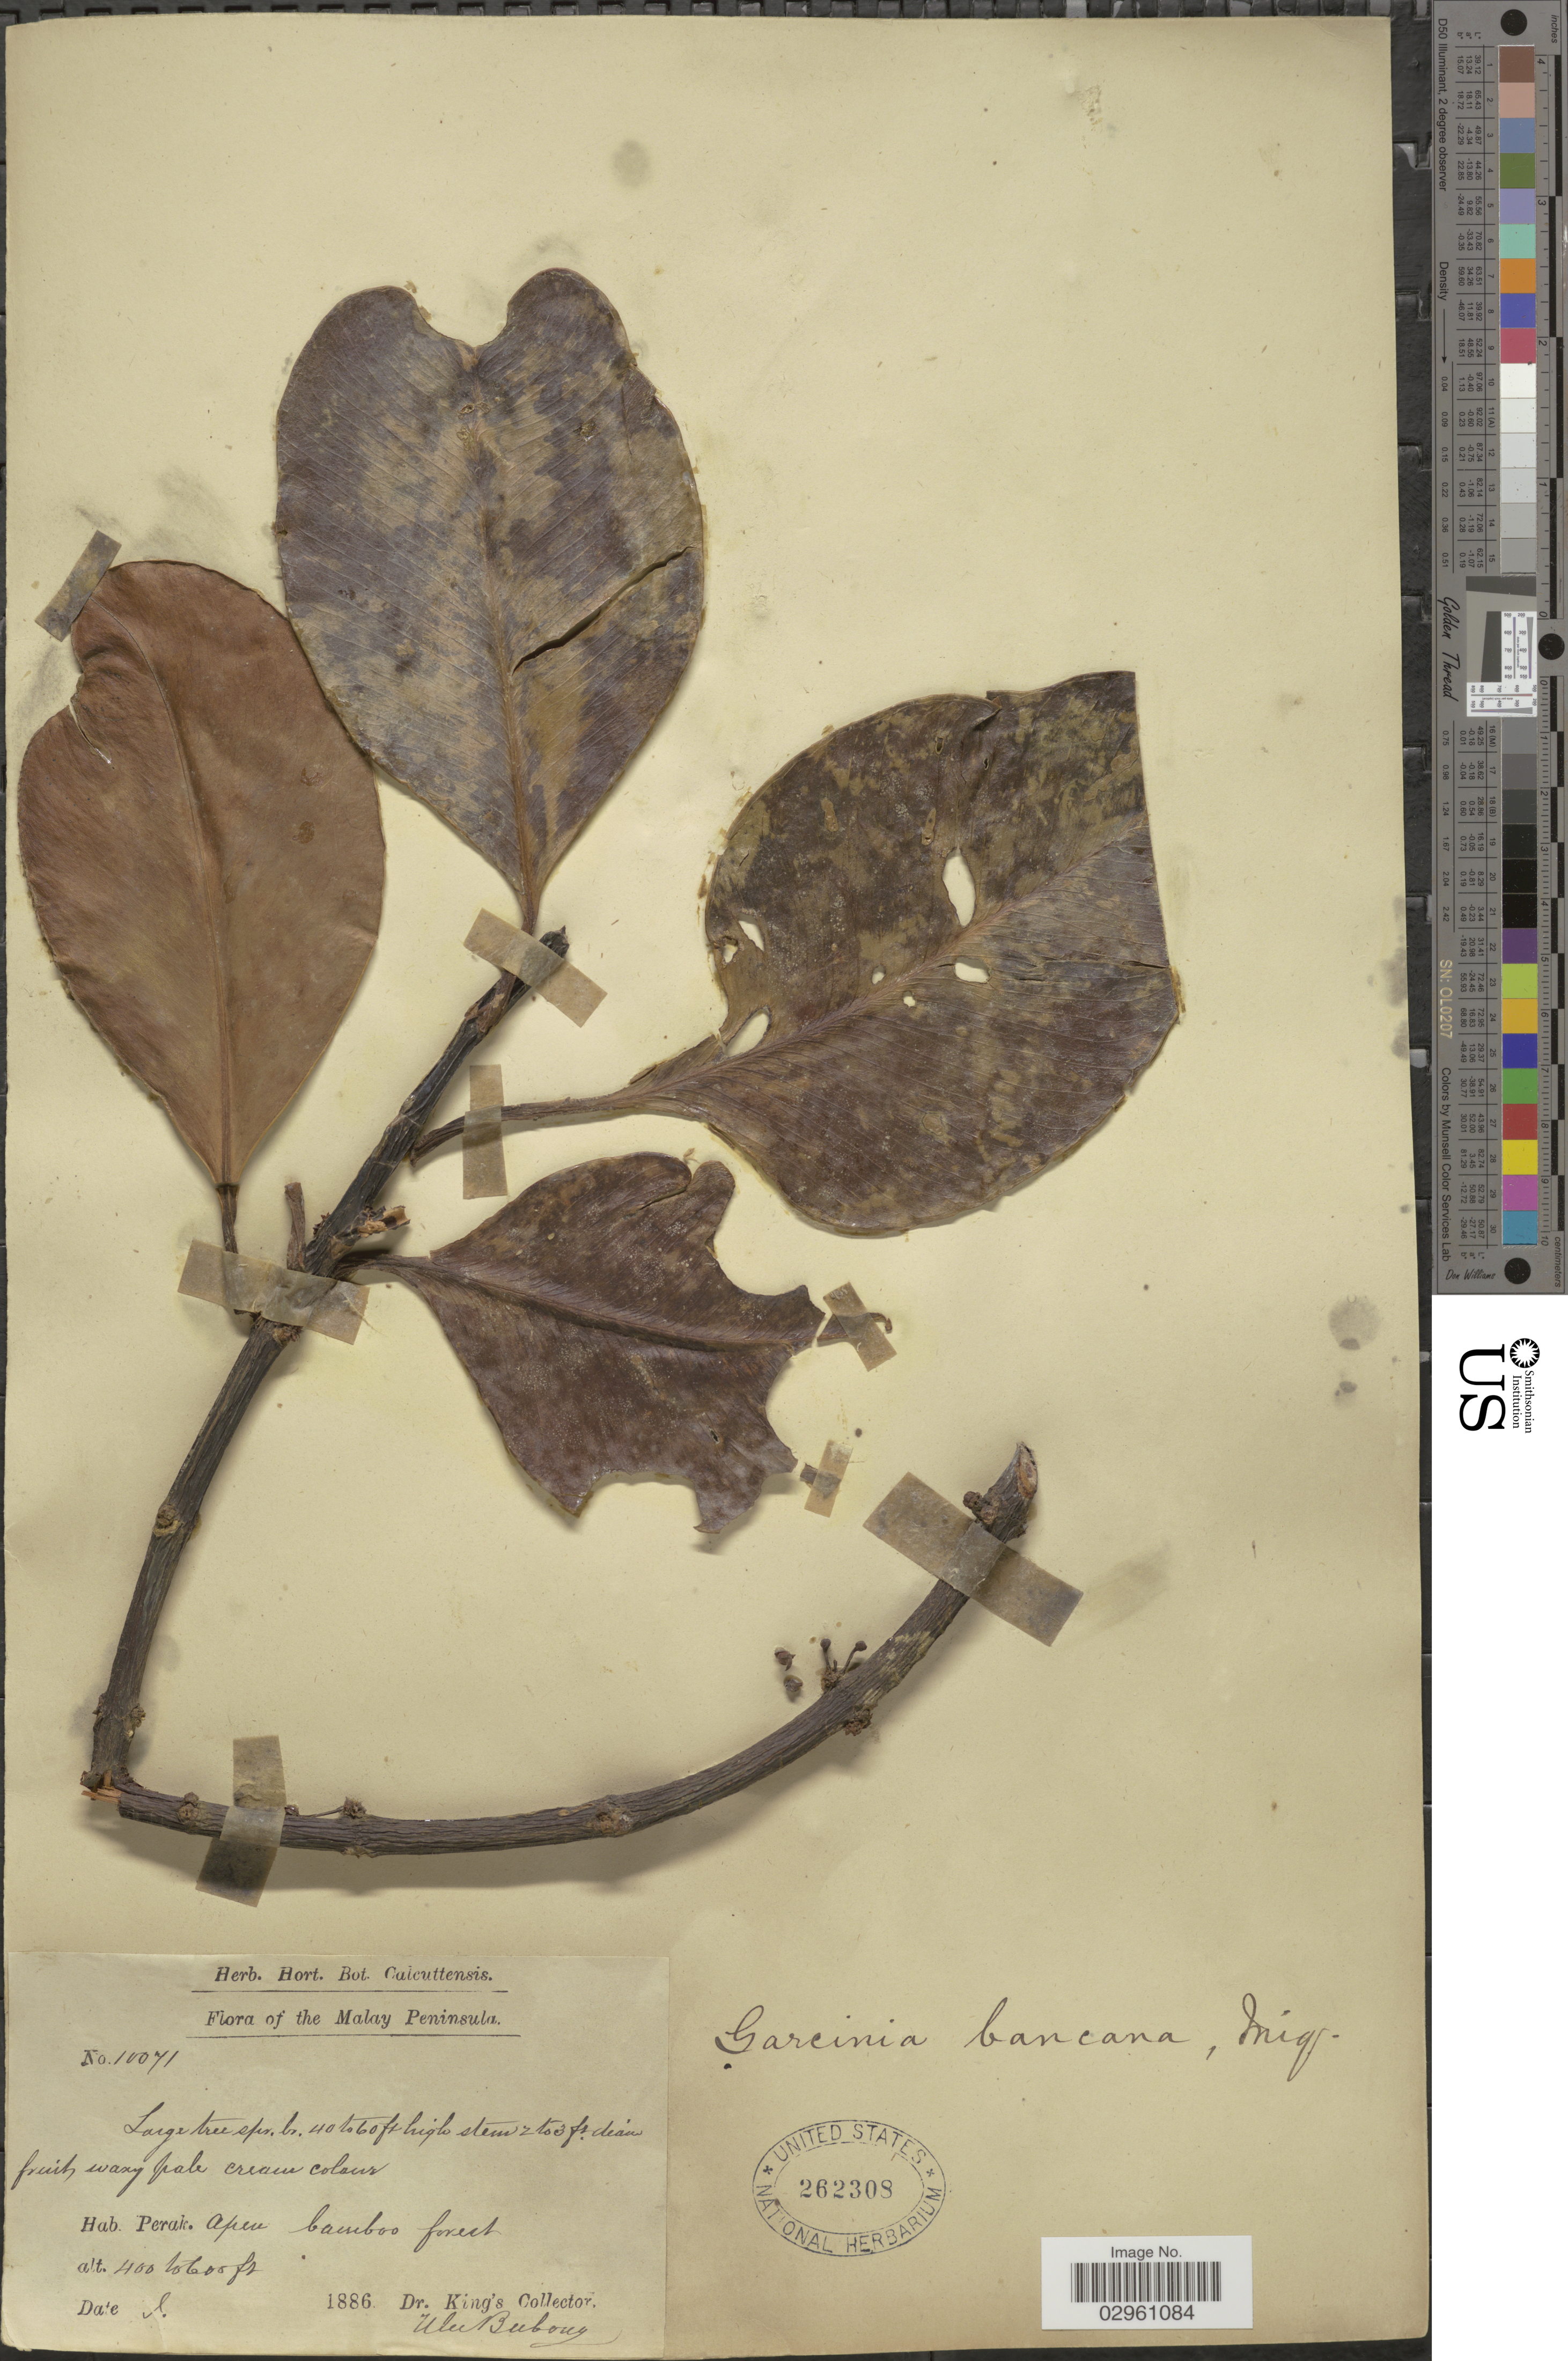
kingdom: Plantae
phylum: Tracheophyta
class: Magnoliopsida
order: Malpighiales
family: Clusiaceae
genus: Garcinia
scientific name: Garcinia bancana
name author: Miq.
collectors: Dr. King's collector & U. Buboug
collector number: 10071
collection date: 1886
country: Malaysia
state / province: Perak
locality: The Malay Peninsula. Perak. Open Bamboo forest.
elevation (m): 122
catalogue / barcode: US 262308